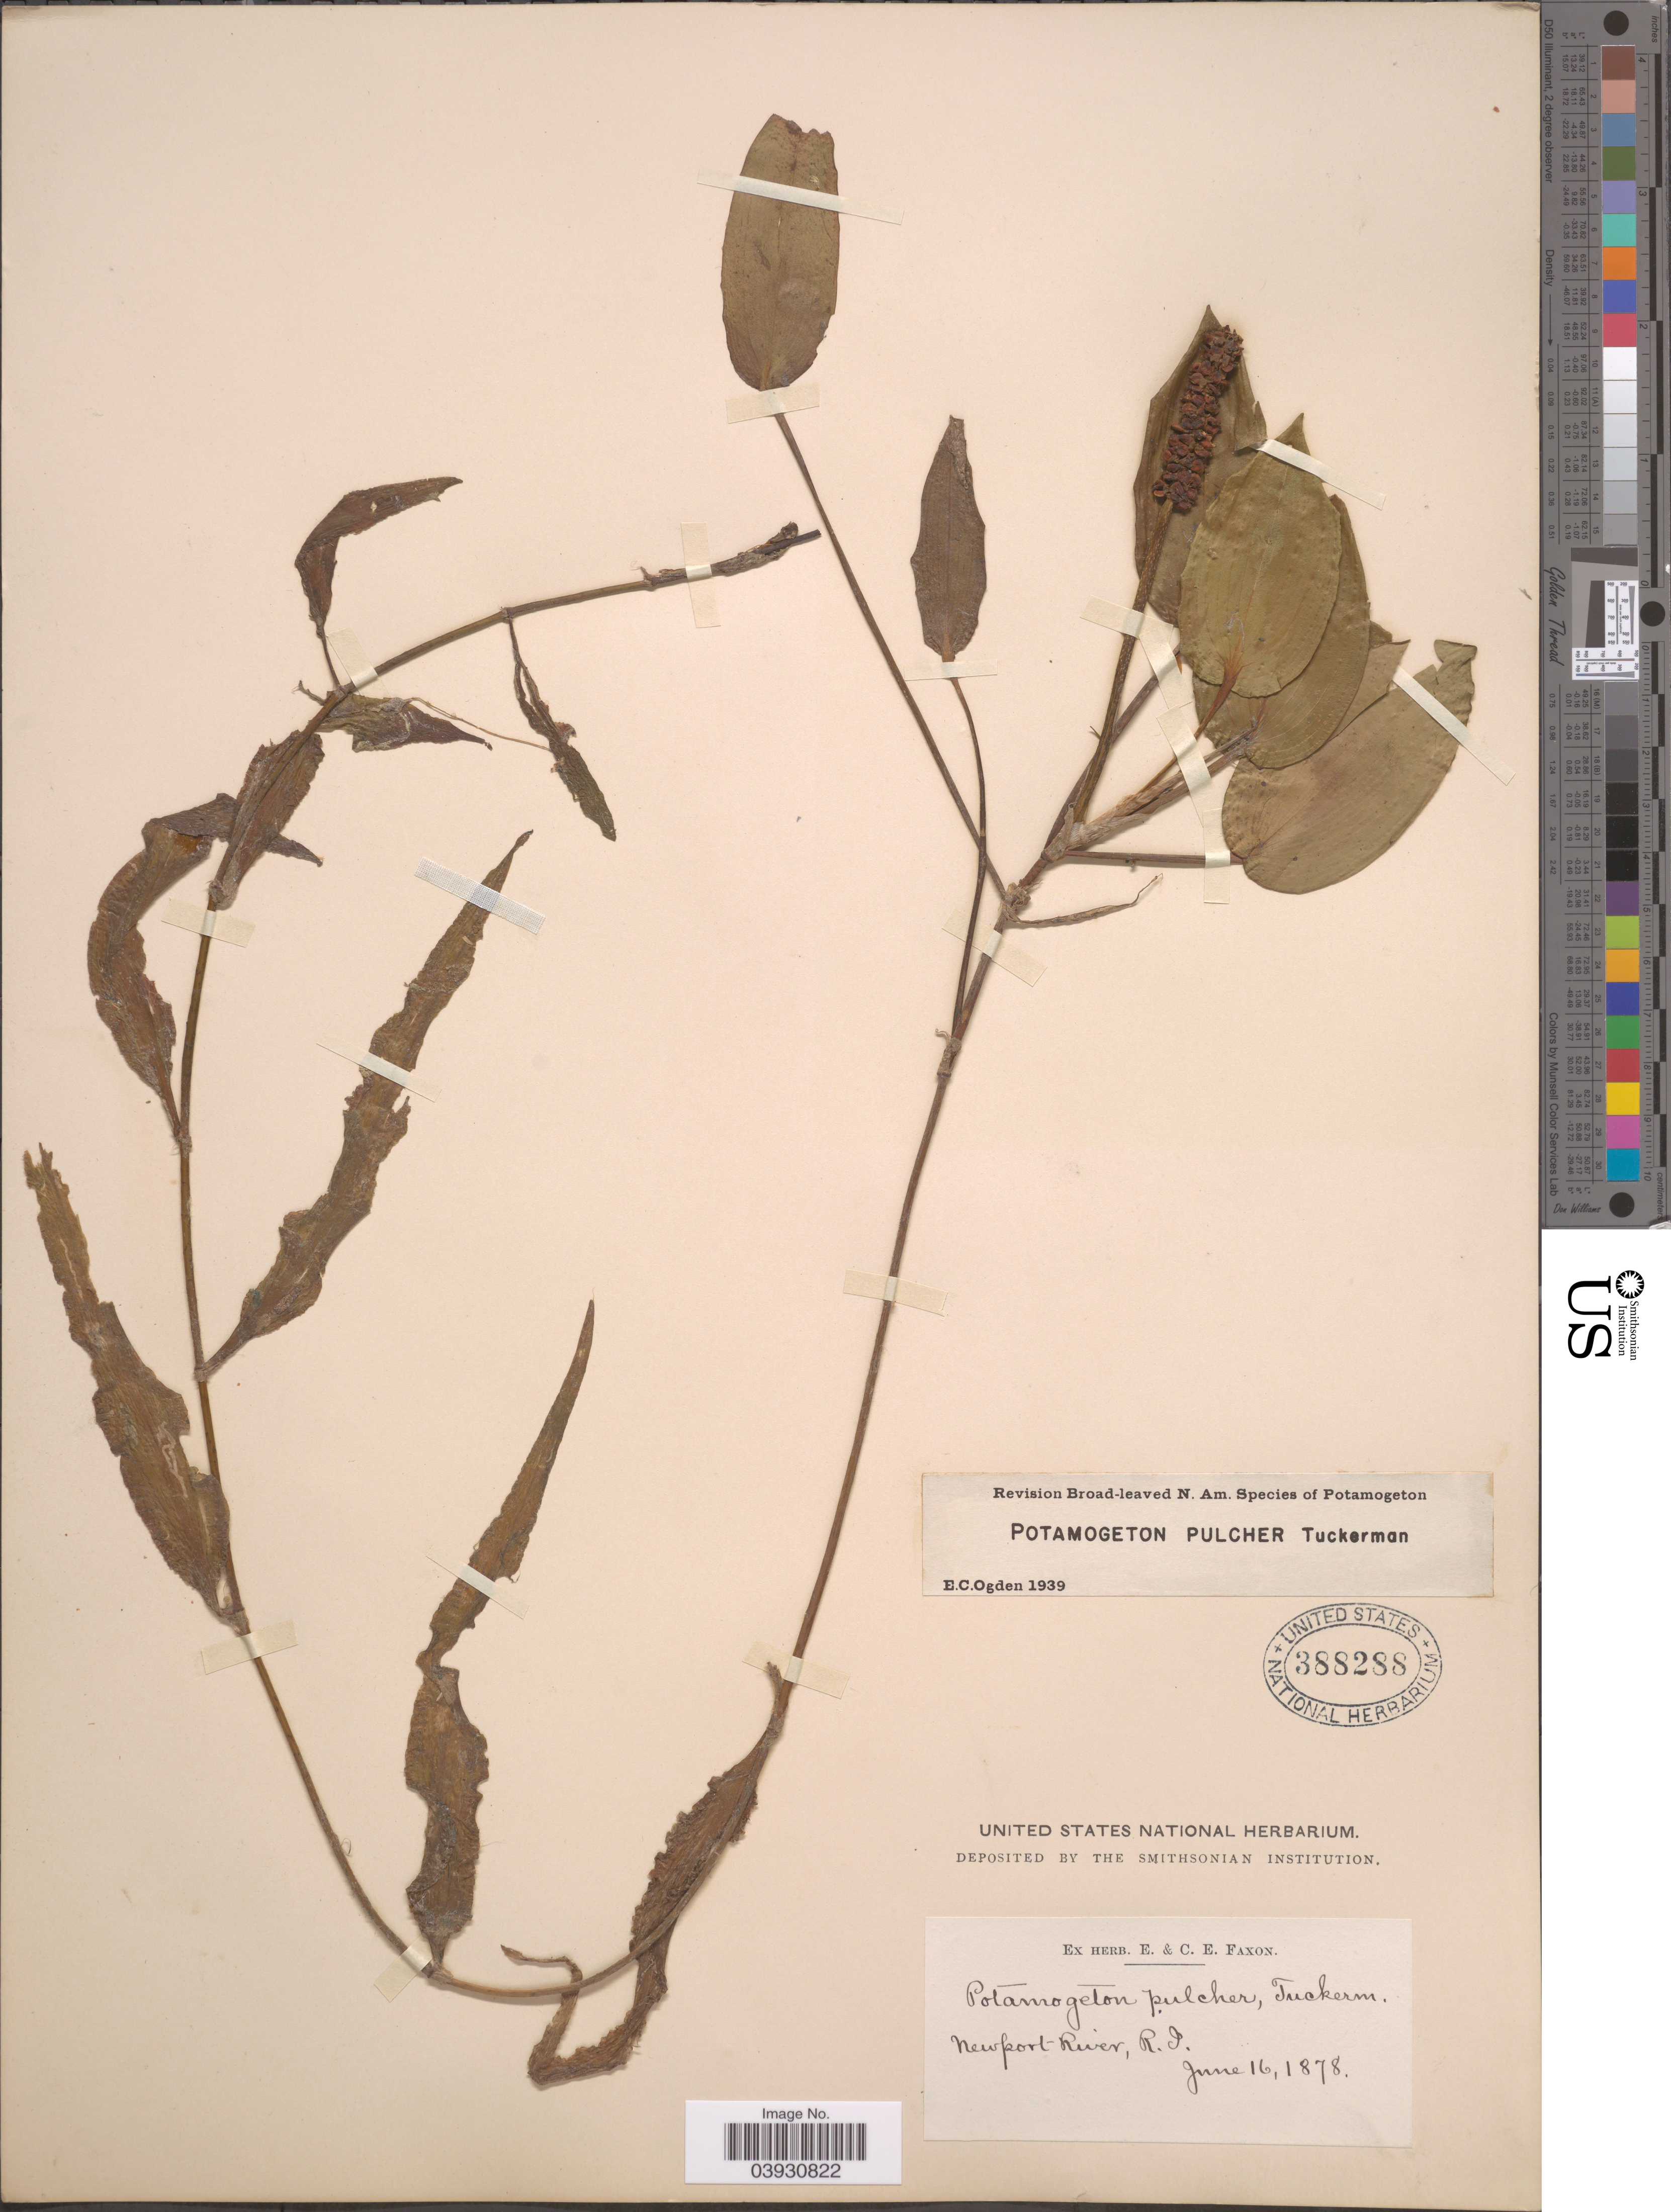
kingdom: Plantae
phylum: Tracheophyta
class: Liliopsida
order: Alismatales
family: Potamogetonaceae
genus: Potamogeton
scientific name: Potamogeton pulcher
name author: Tuck.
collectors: ex herb. E. & C.E. Faxon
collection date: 1878-06-16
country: United States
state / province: Rhode Island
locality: Newport River.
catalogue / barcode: US 388288